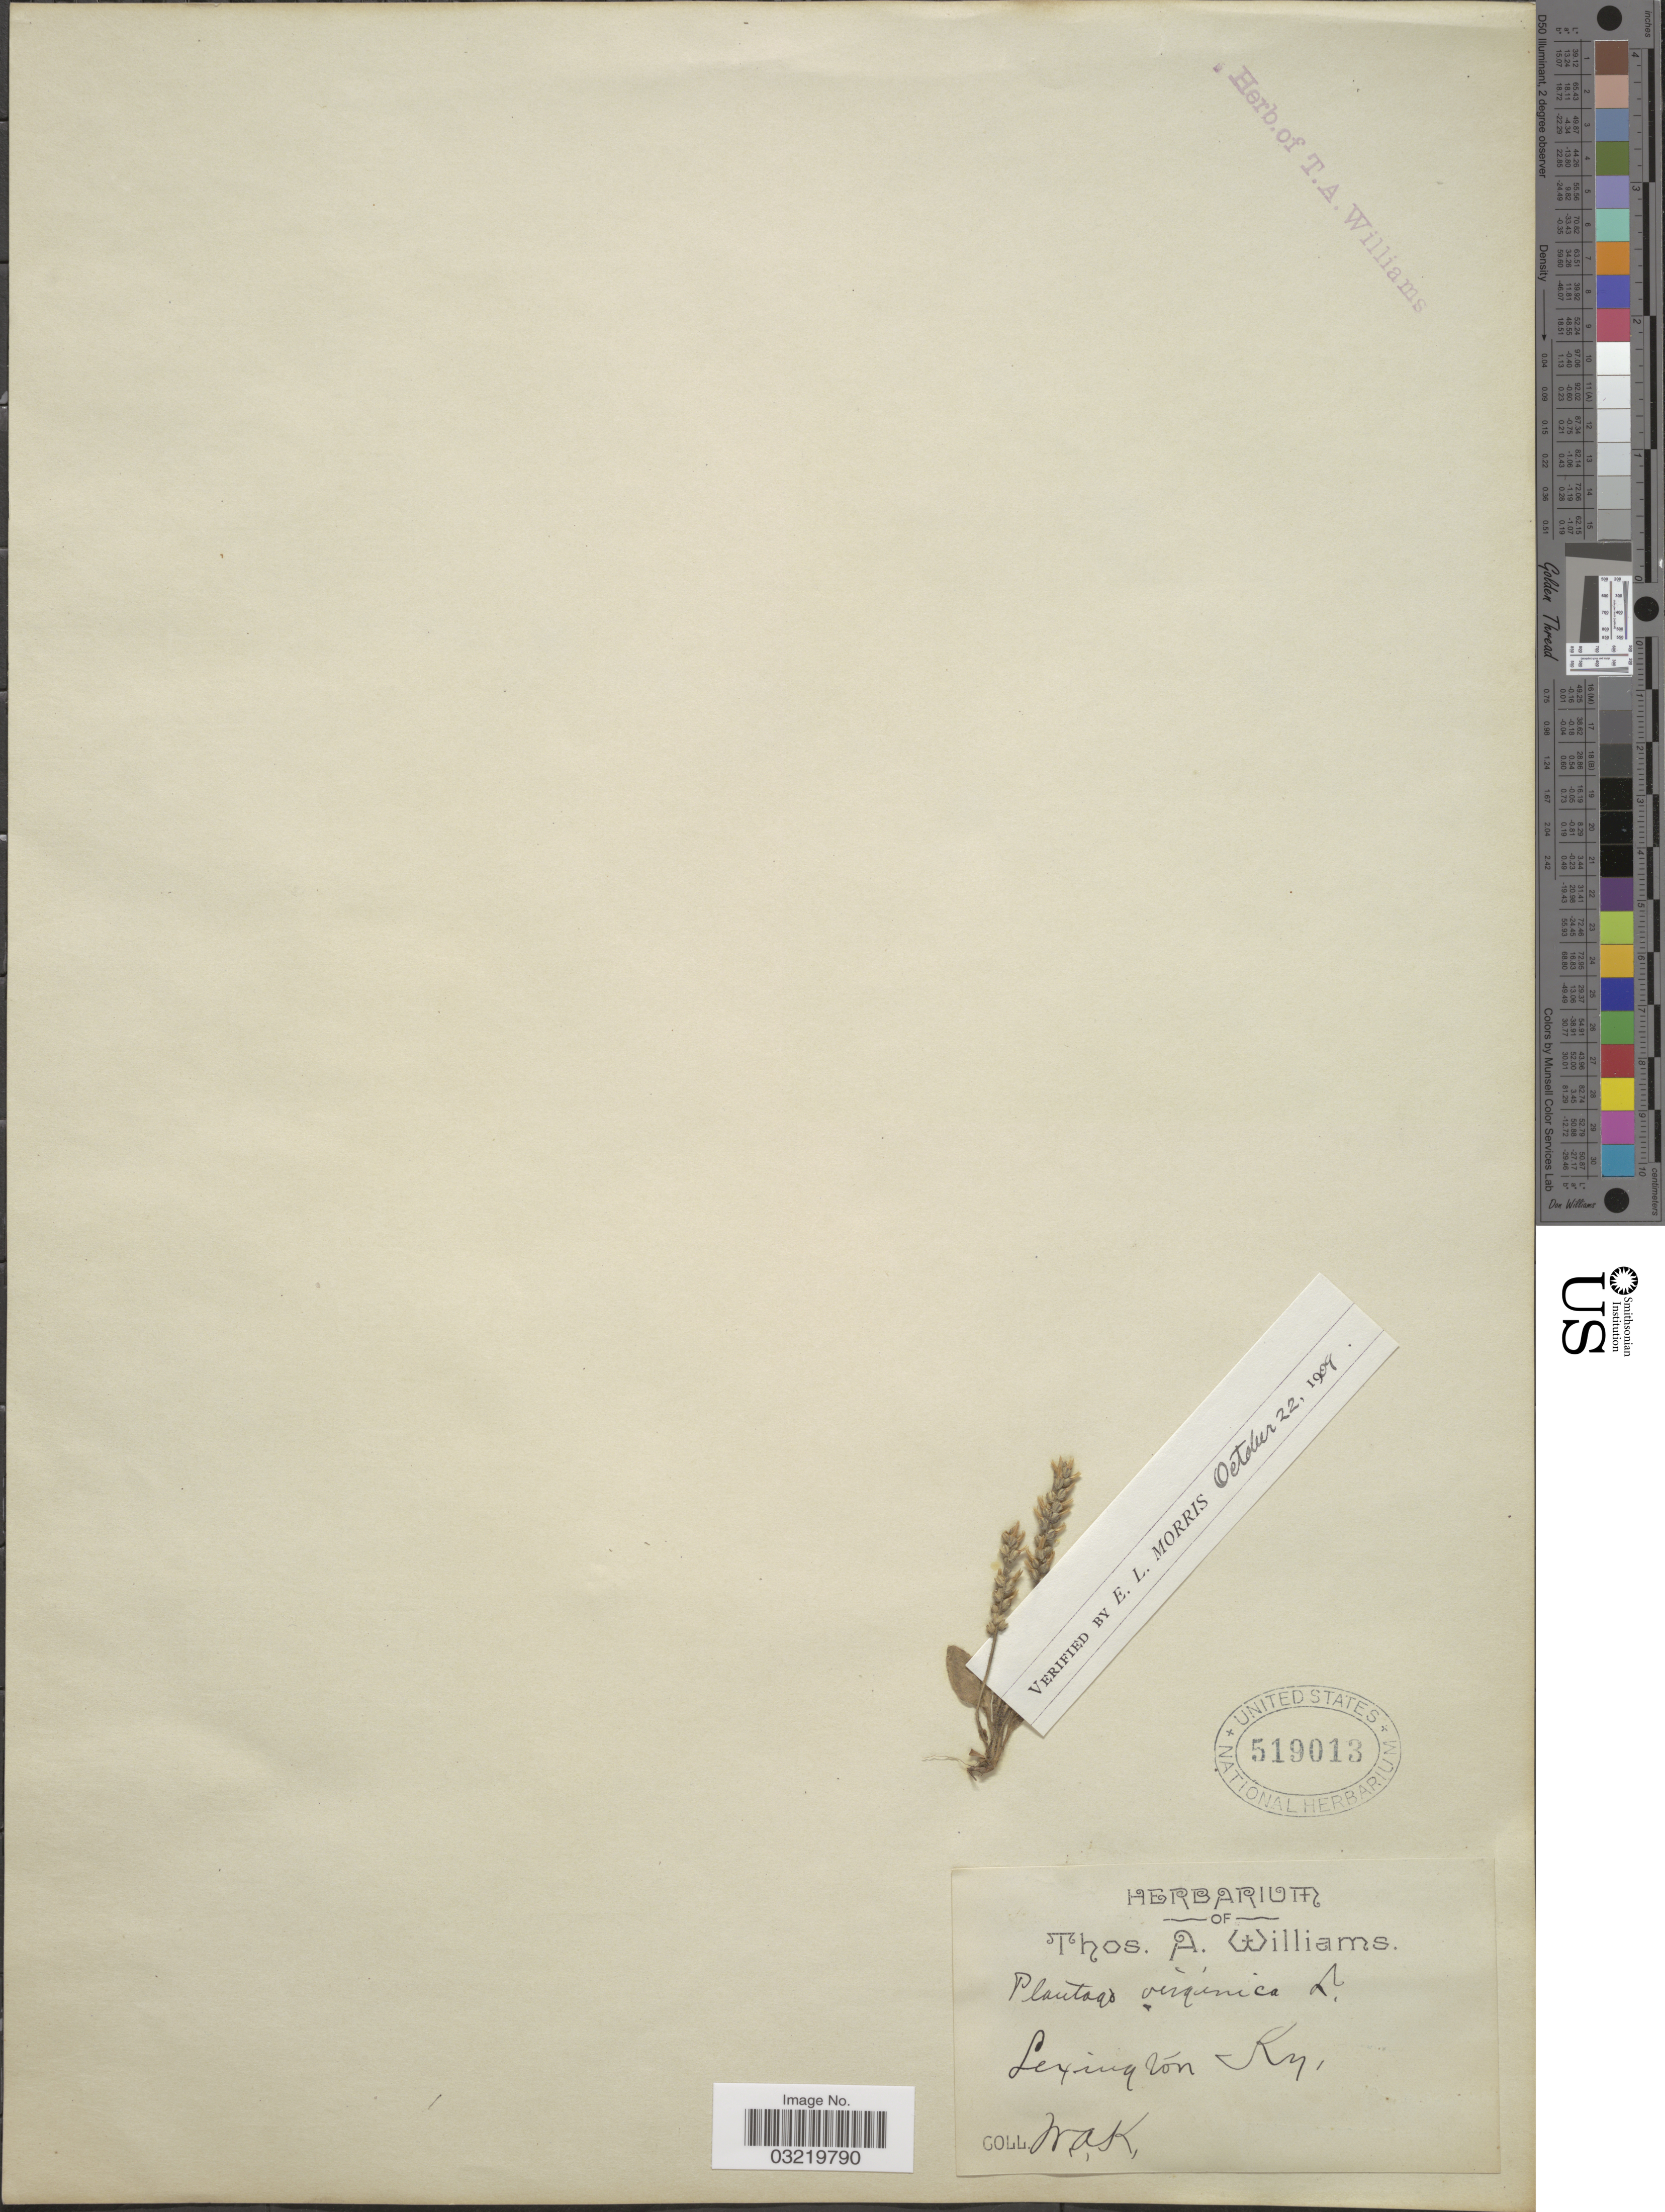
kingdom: Plantae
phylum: Tracheophyta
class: Magnoliopsida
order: Lamiales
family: Plantaginaceae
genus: Plantago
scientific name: Plantago virginica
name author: L.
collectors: N. A. K.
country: United States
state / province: Kentucky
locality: Lexington.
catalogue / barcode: US 519013